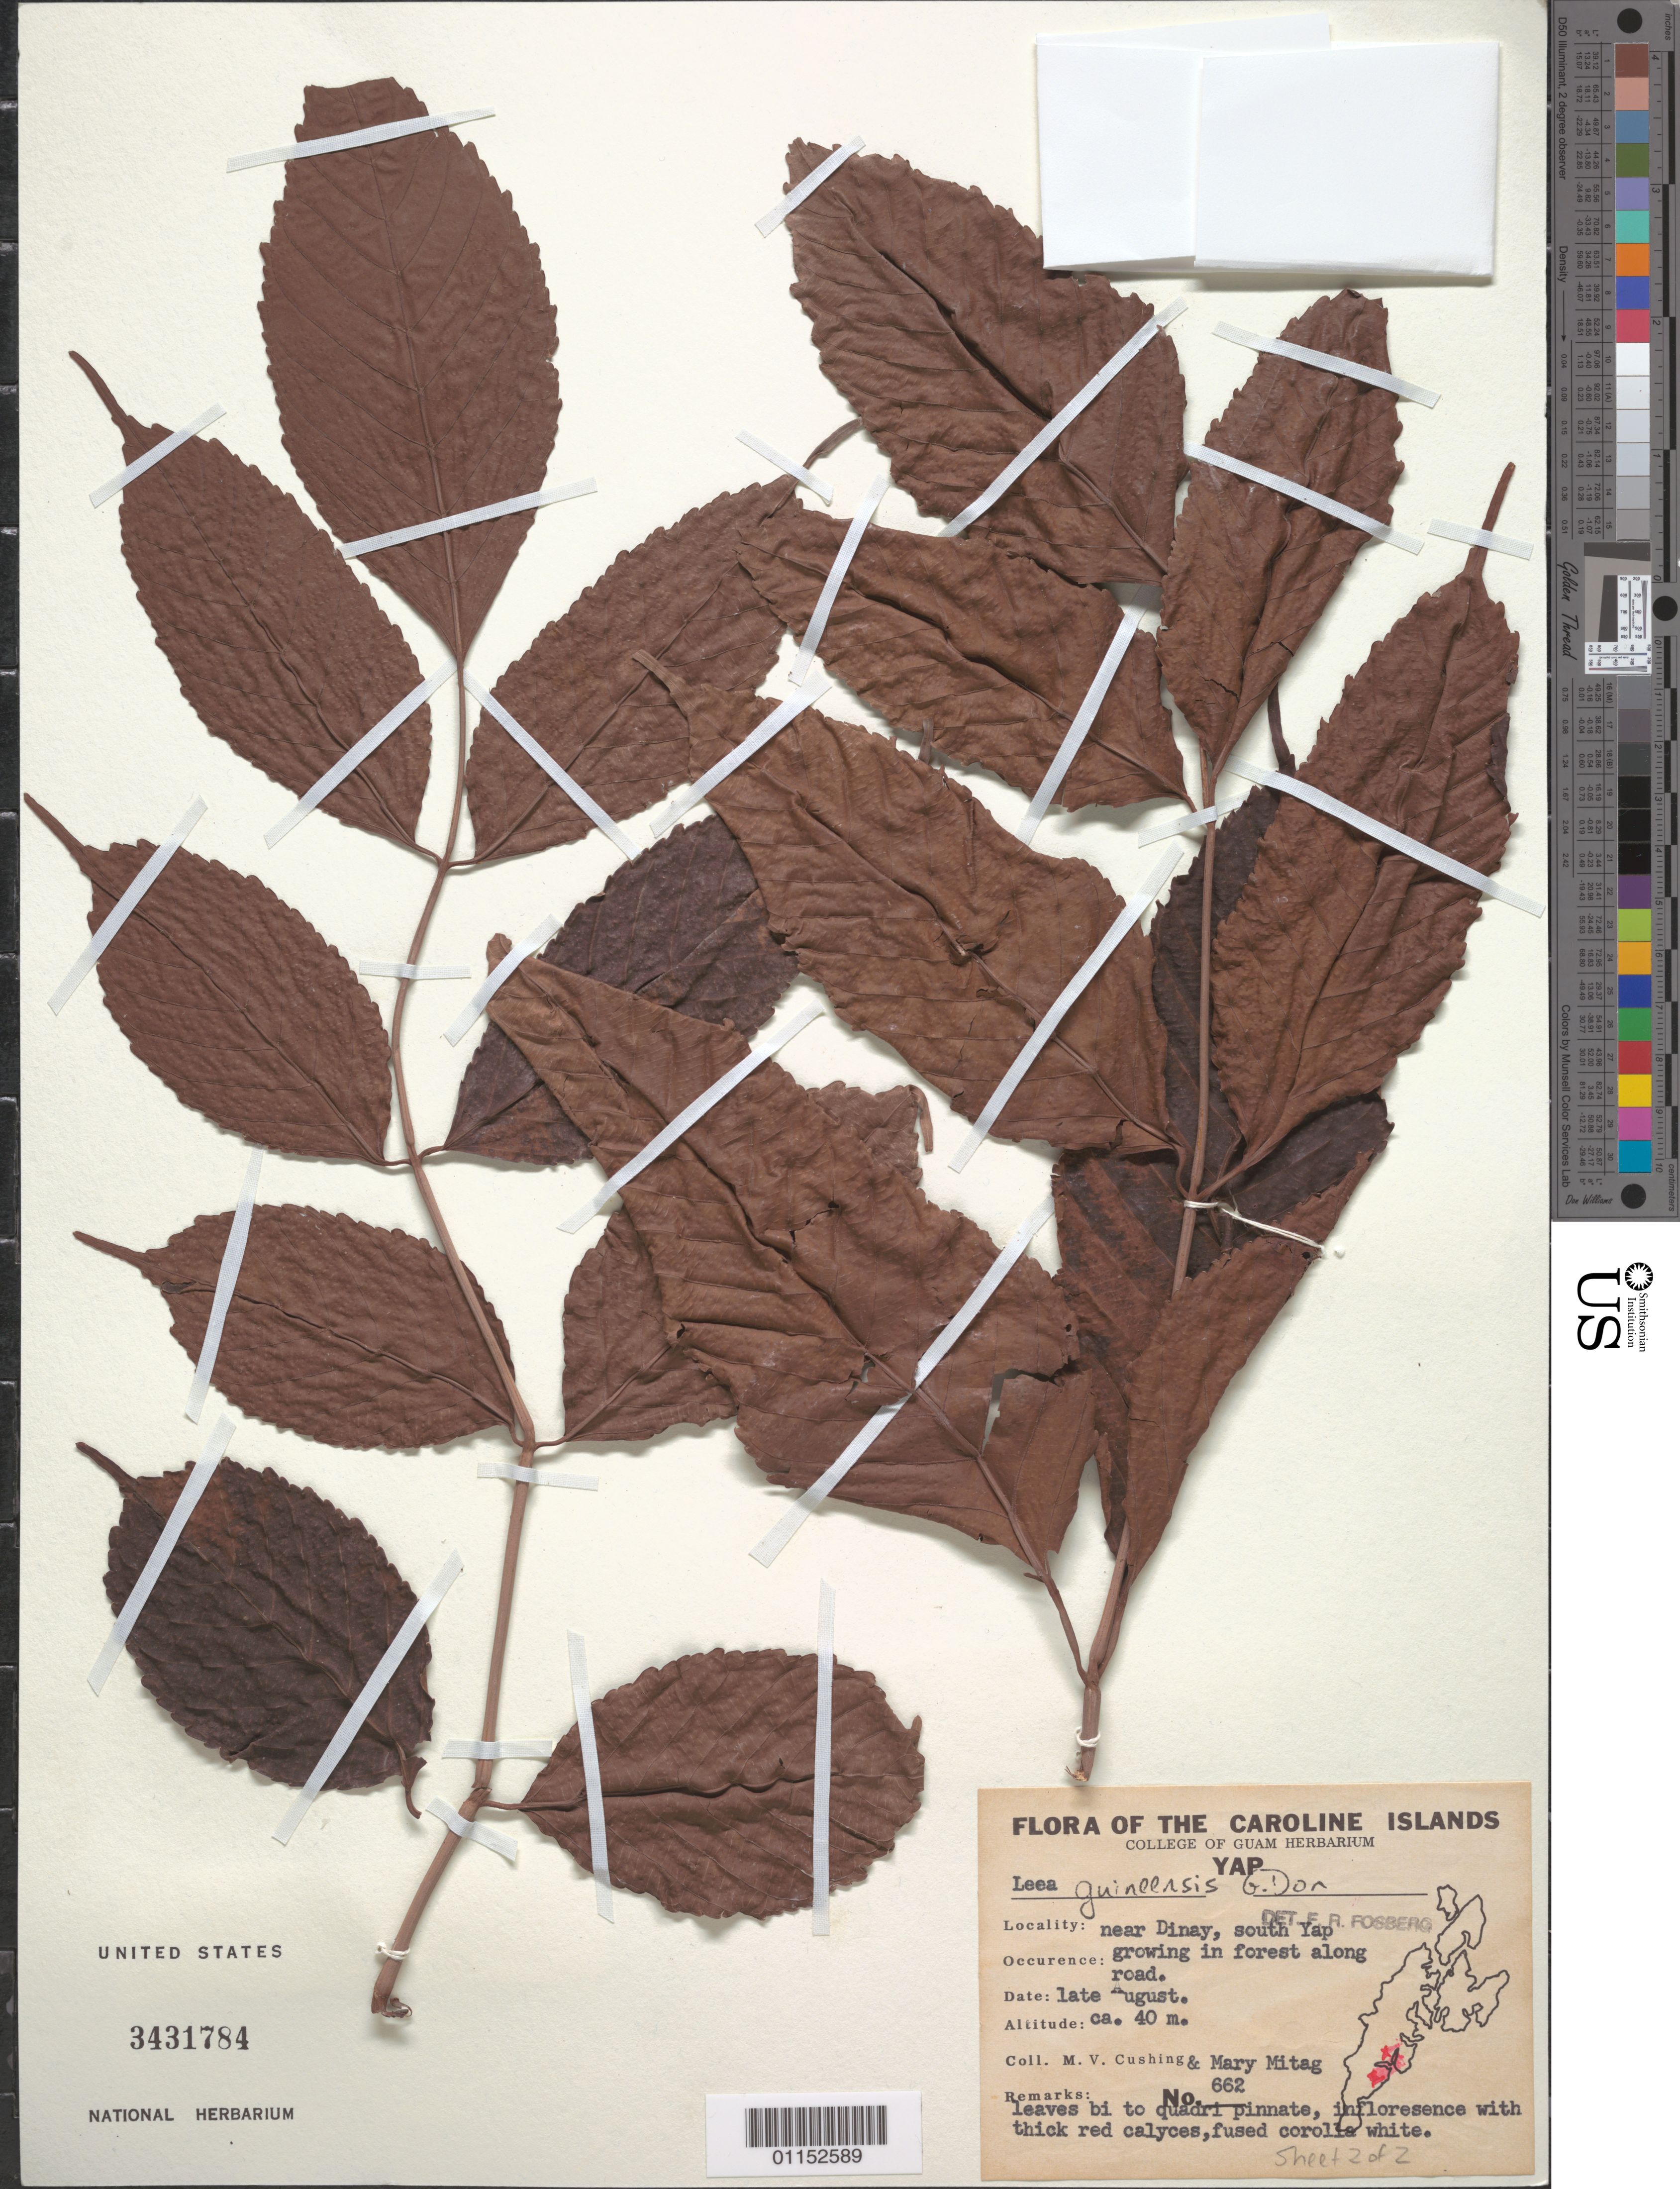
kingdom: Plantae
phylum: Tracheophyta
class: Magnoliopsida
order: Vitales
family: Vitaceae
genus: Leea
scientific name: Leea guineensis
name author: G. Don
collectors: M. V. Cushing & M. Mitag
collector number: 662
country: Micronesia, Federated States of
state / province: Yap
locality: Near Dinay.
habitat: Growing in forest along road.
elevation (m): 40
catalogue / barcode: US 3431784